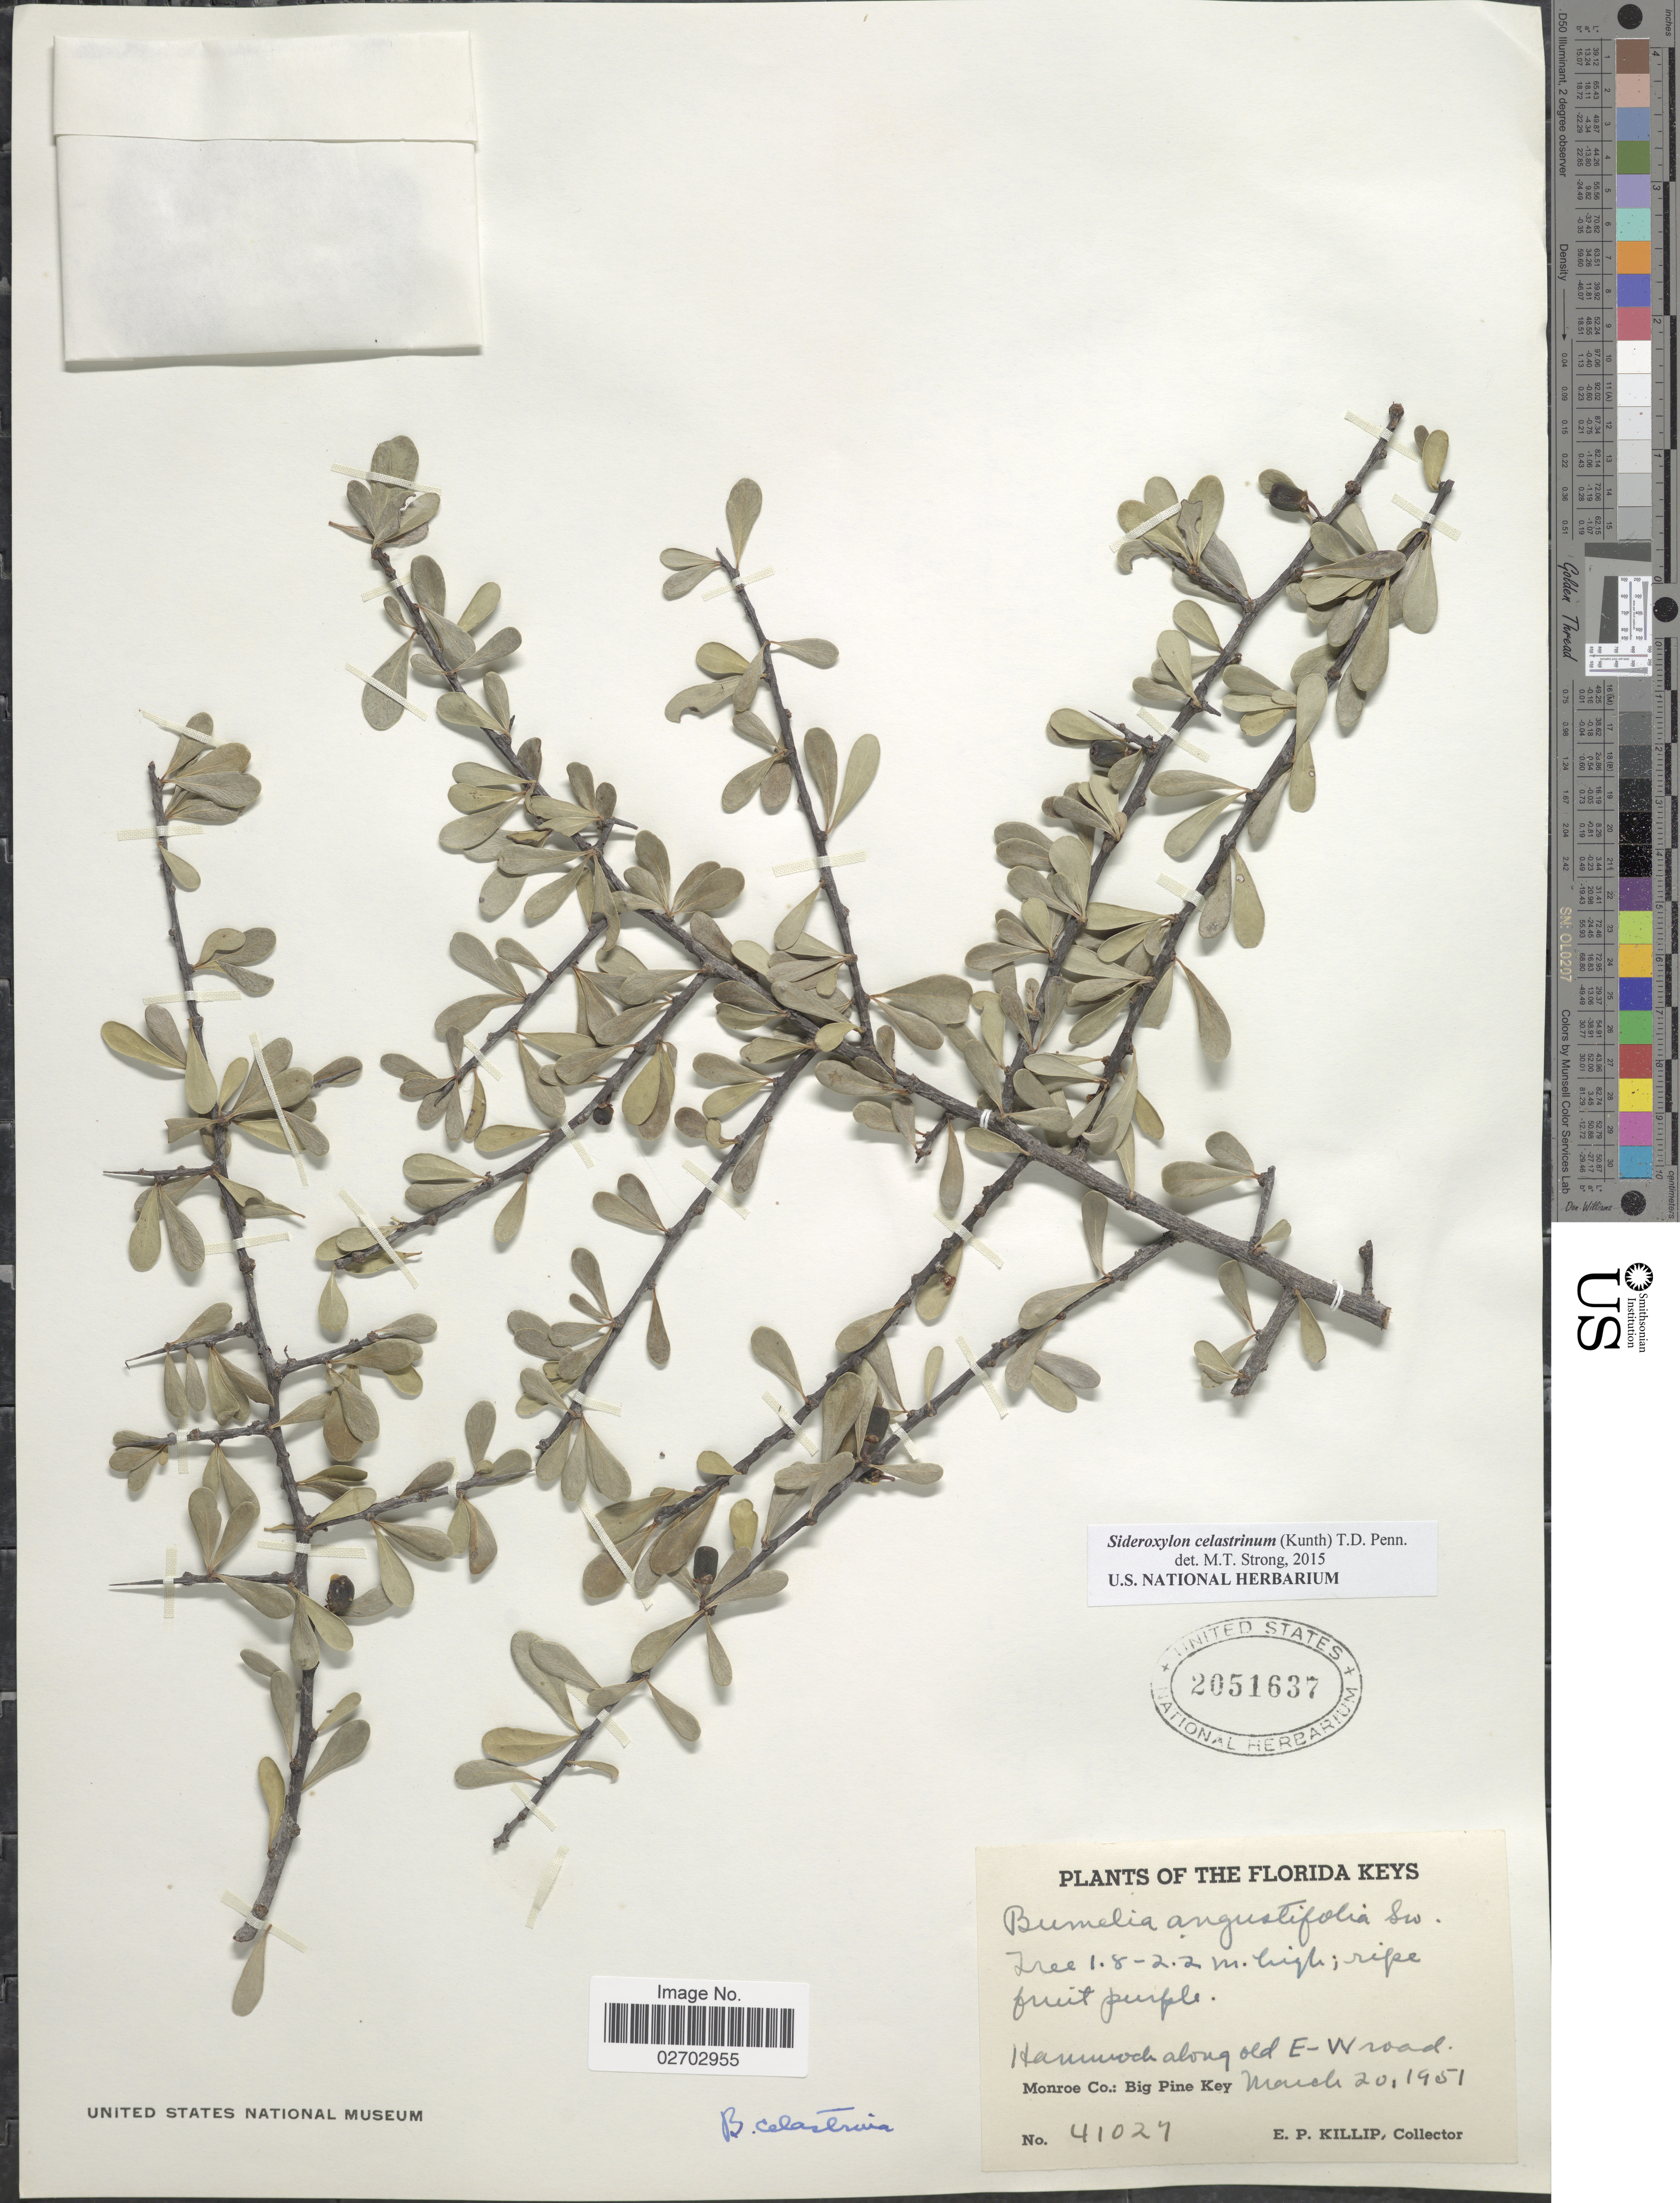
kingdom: Plantae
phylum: Tracheophyta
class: Magnoliopsida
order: Ericales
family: Sapotaceae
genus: Sideroxylon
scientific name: Sideroxylon celastrinum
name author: (Kunth) T.D. Penn.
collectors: E. P. Killip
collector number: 41027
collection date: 1951-03-20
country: United States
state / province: Florida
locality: Florida Keys. Hammock along old E-W road. Monroe Co.: Big Pine Key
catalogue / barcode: US 2051637